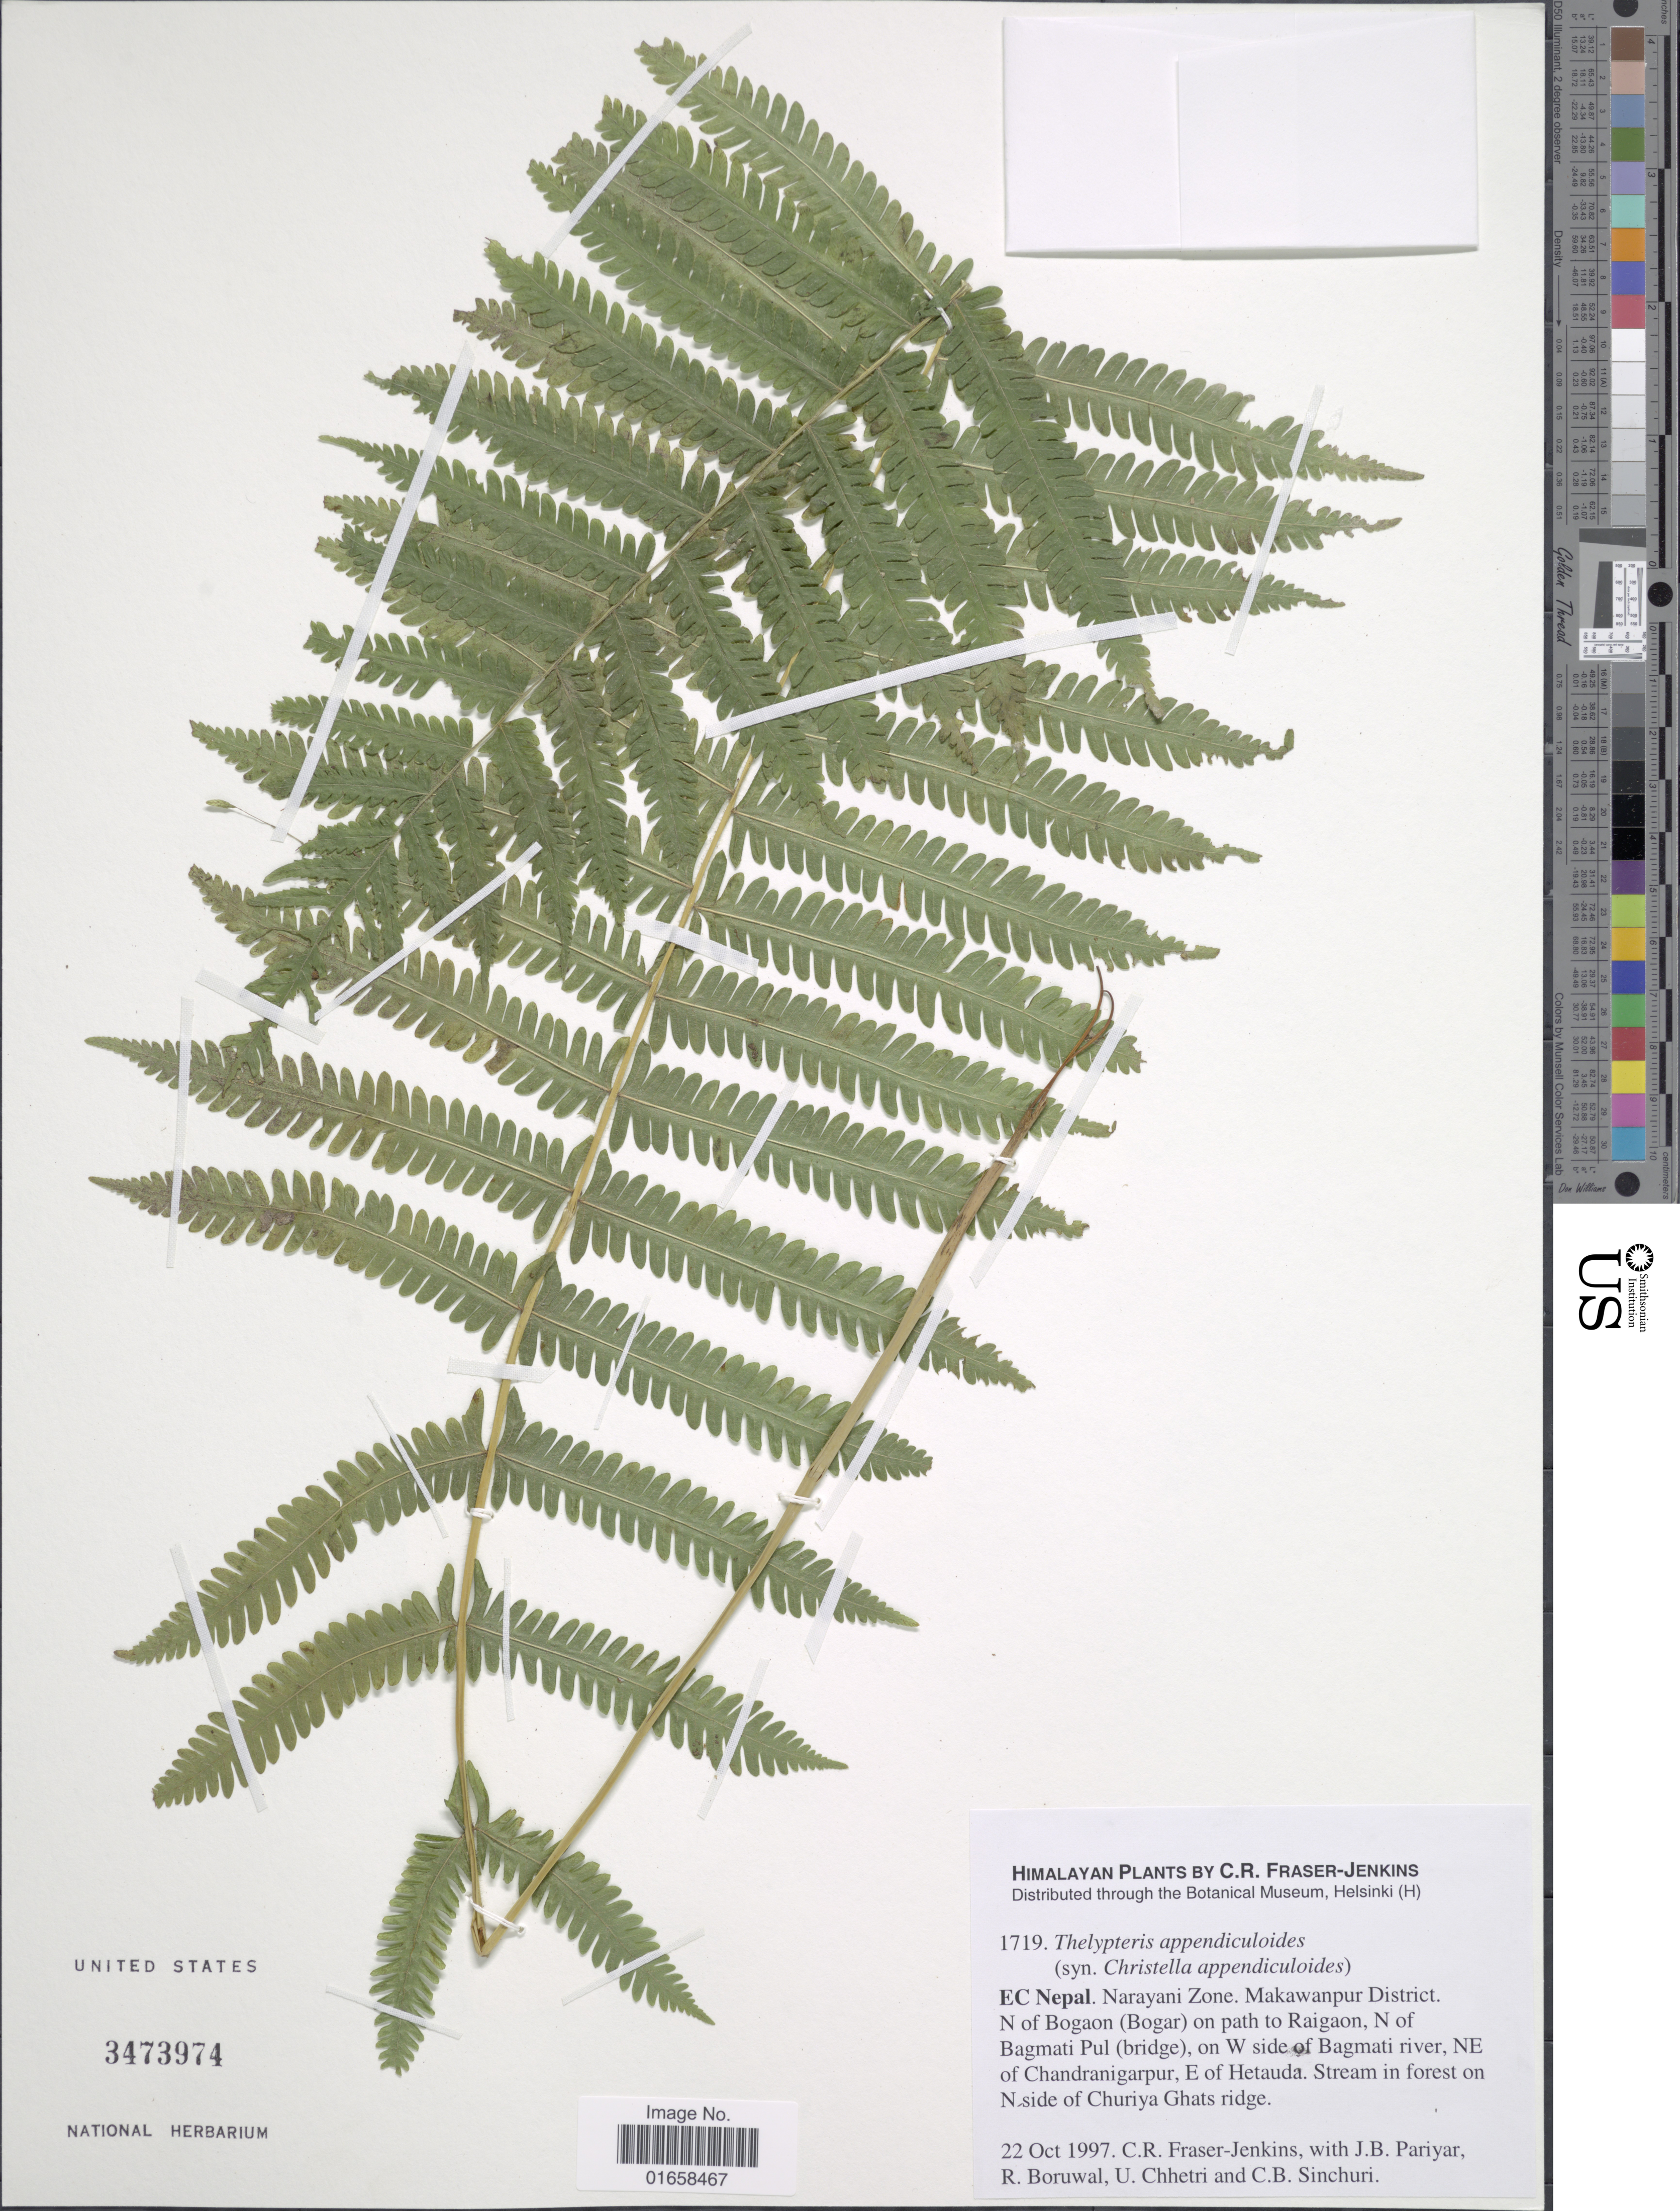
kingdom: Plantae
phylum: Tracheophyta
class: Polypodiopsida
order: Polypodiales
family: Thelypteridaceae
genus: Christella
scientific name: Christella appendicula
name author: (C. Presl) Holttum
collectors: C. R. Fraser-Jenkins, J. Pariyar, R. Boruwal, U. Chhetri & C. Sinchuri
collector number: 1719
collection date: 1997-10-22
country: Nepal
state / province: Narayani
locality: EC Nepal. Narayani Zone. Makawanpur District. N of Bogaon (Bogar) on path to Raigaon, N of Bagmati Pul (bridge), on W side of bagmati river, NE of Chandranigarpur, E of Hetauda. Stream forest on N side of Churiya Ghtas ridge. Himlayan Plants.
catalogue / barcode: US 3473974